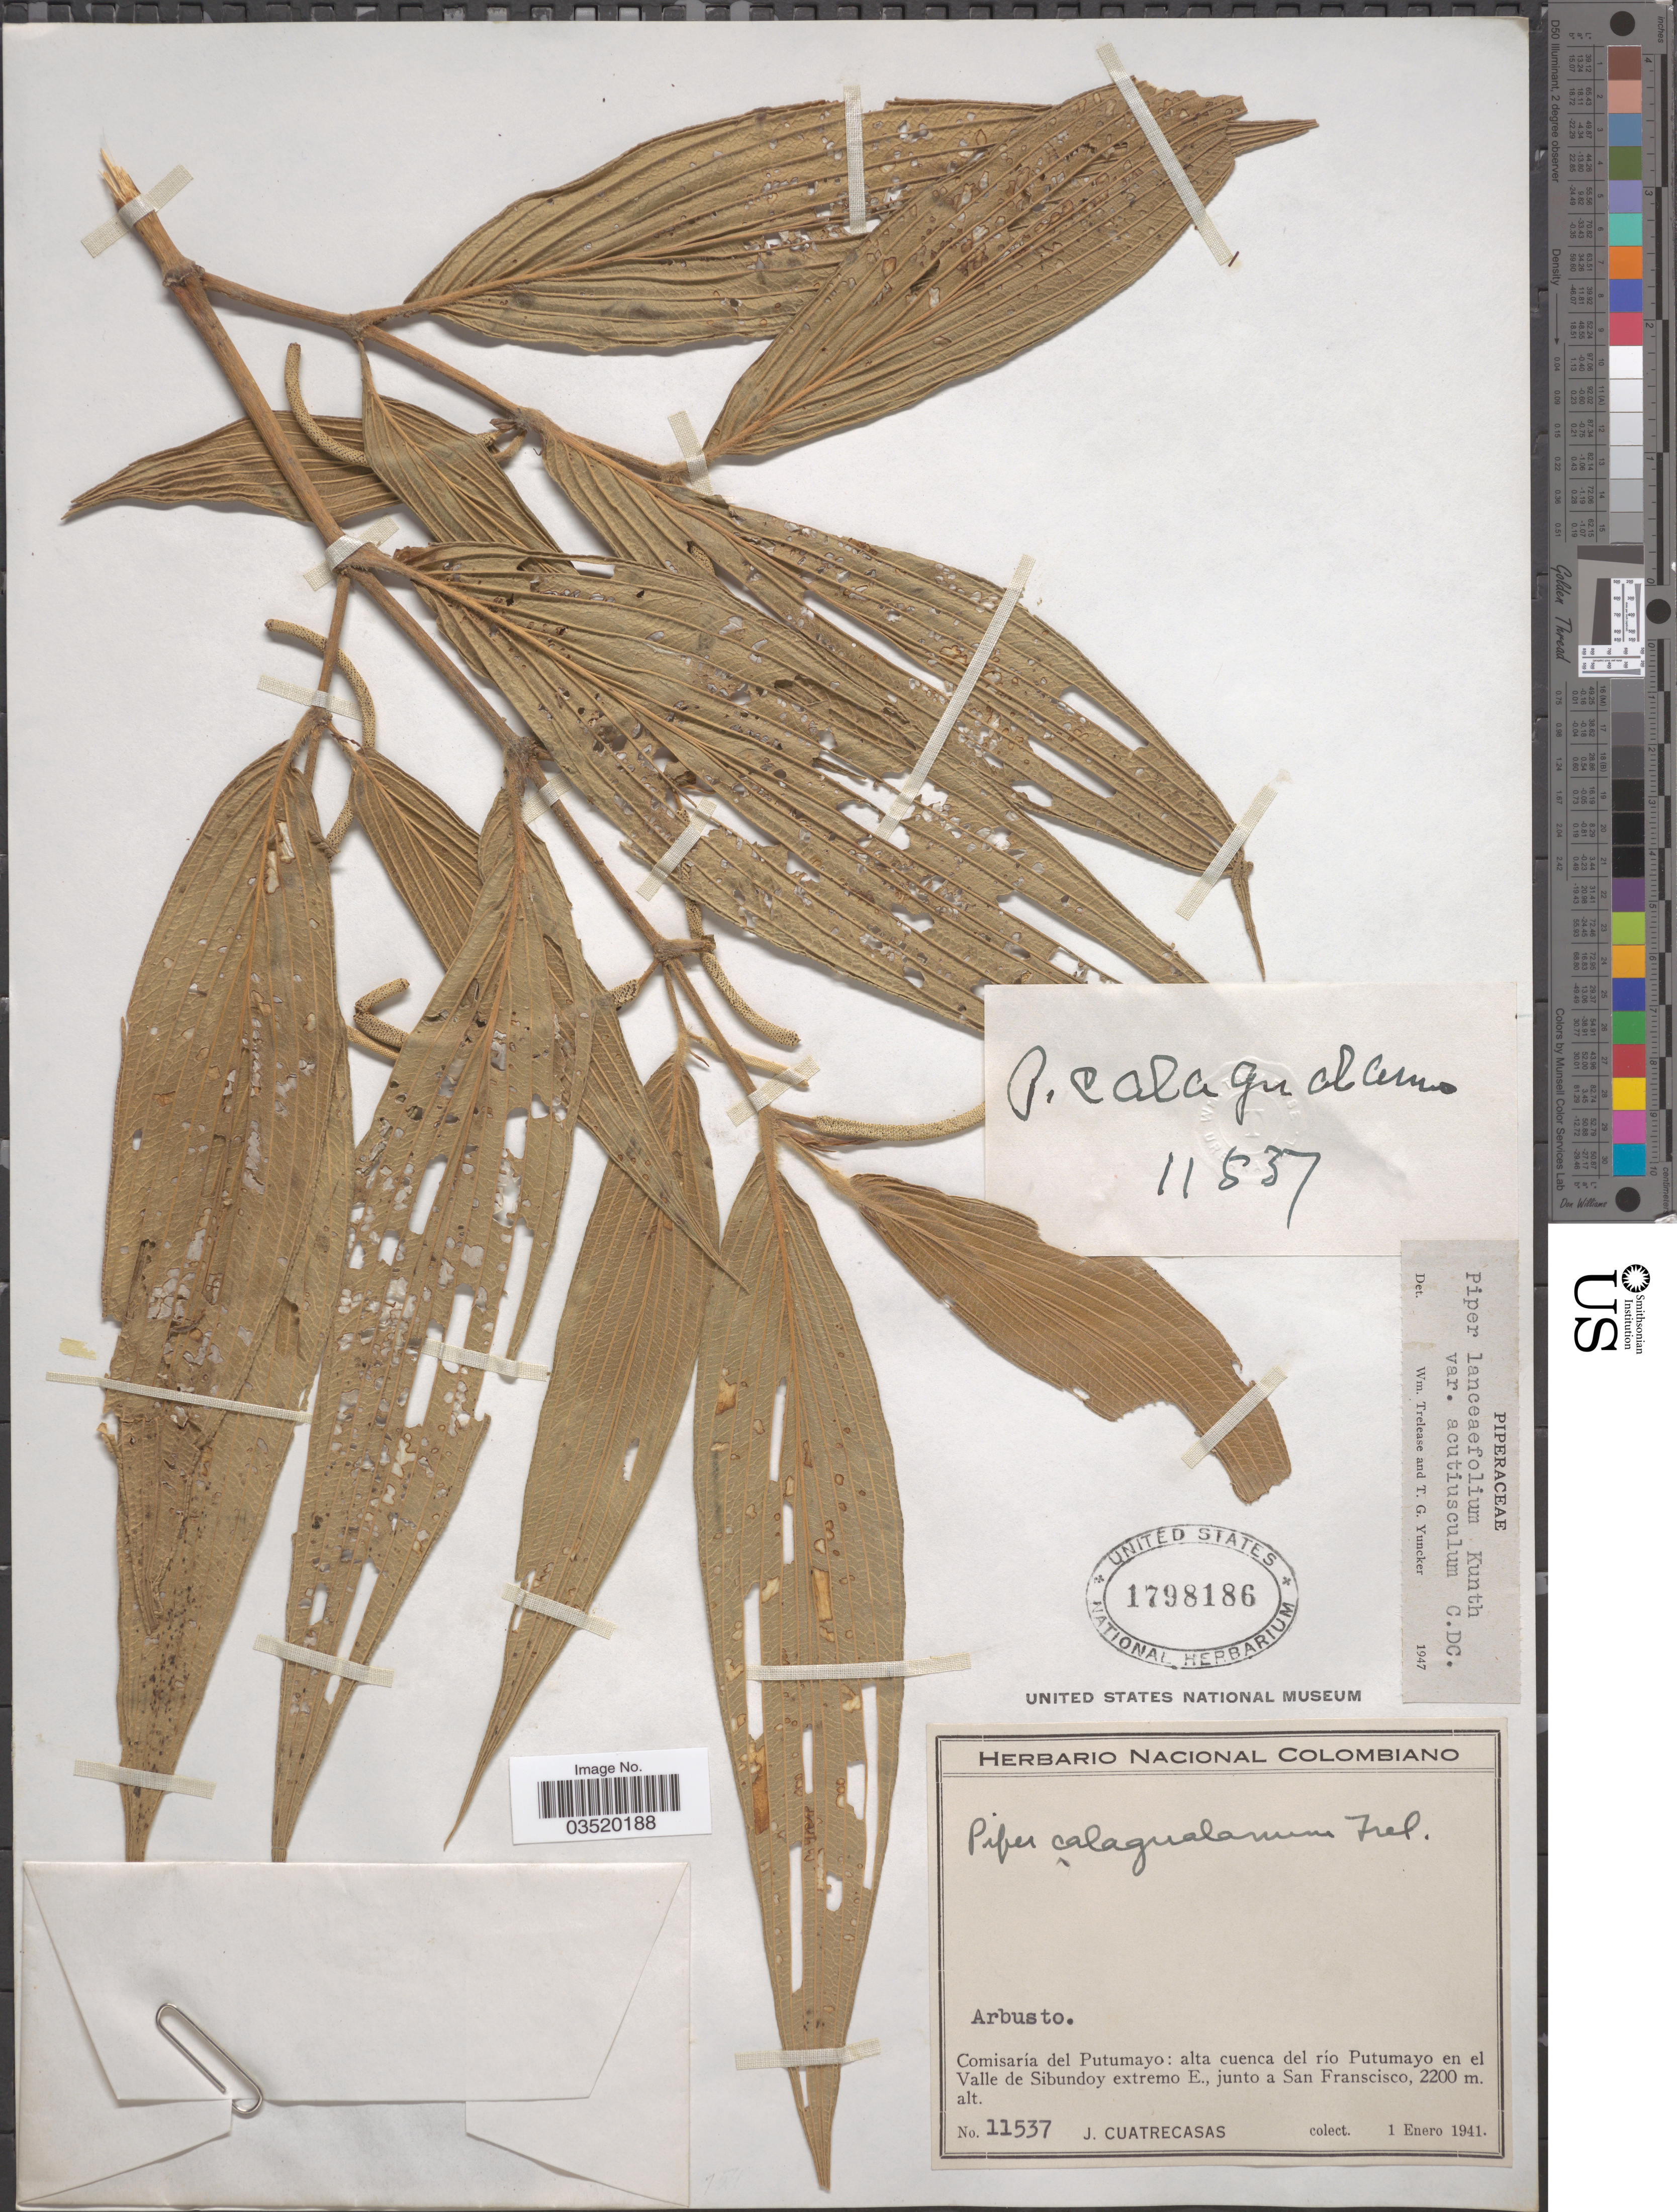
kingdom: Plantae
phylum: Tracheophyta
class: Magnoliopsida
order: Piperales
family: Piperaceae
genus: Piper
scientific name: Piper lanceifolium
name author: Kunth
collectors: J. Cuatrecasas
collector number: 11537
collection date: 1941-01-01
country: Colombia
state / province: Putumayo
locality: Comisaría del Putumayo: alta cuenca del río Putumayo en el Valle de Sibundoy extremo E., junto a San Francisco.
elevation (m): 2200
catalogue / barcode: US 1798186